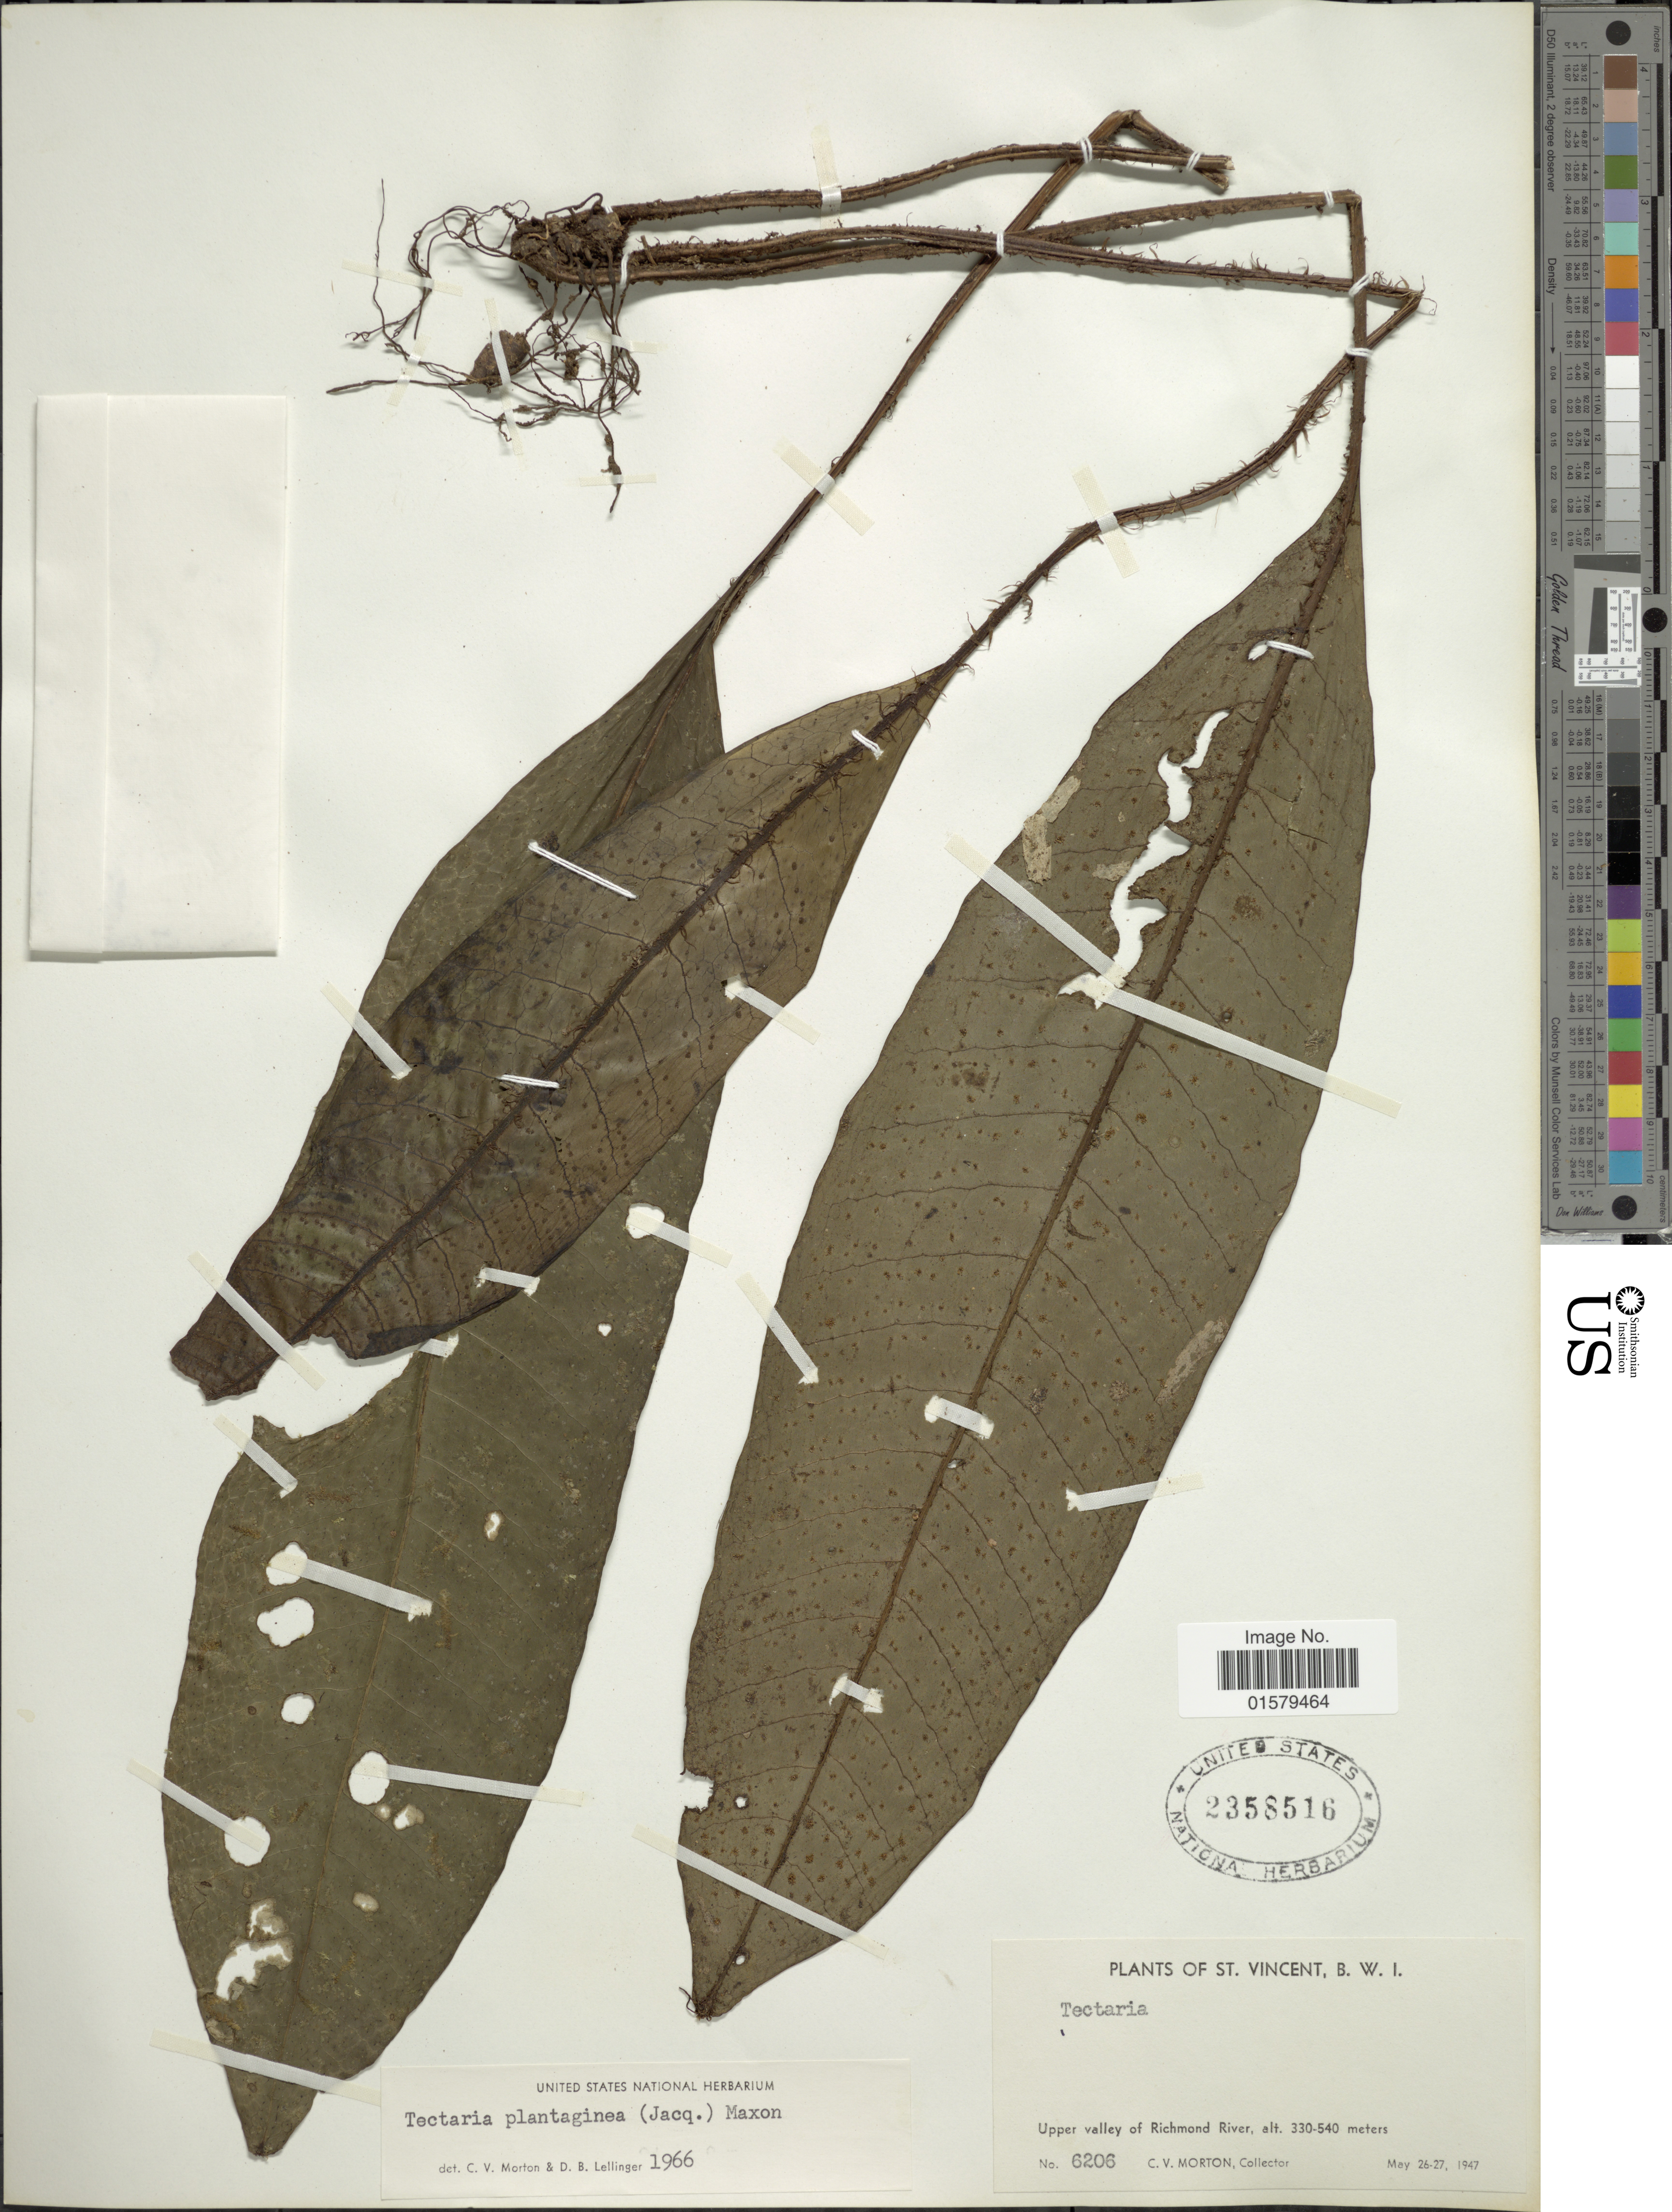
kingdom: Plantae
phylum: Tracheophyta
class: Polypodiopsida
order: Polypodiales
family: Tectariaceae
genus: Tectaria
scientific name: Tectaria plantaginea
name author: (Jacq.) Maxon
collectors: C. V. Morton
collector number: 6206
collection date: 1947-05-26/1947-05-27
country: St. Vincent - Grenadines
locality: St. Vincent, upper valley of Richmond River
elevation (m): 330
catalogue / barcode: US 2358516